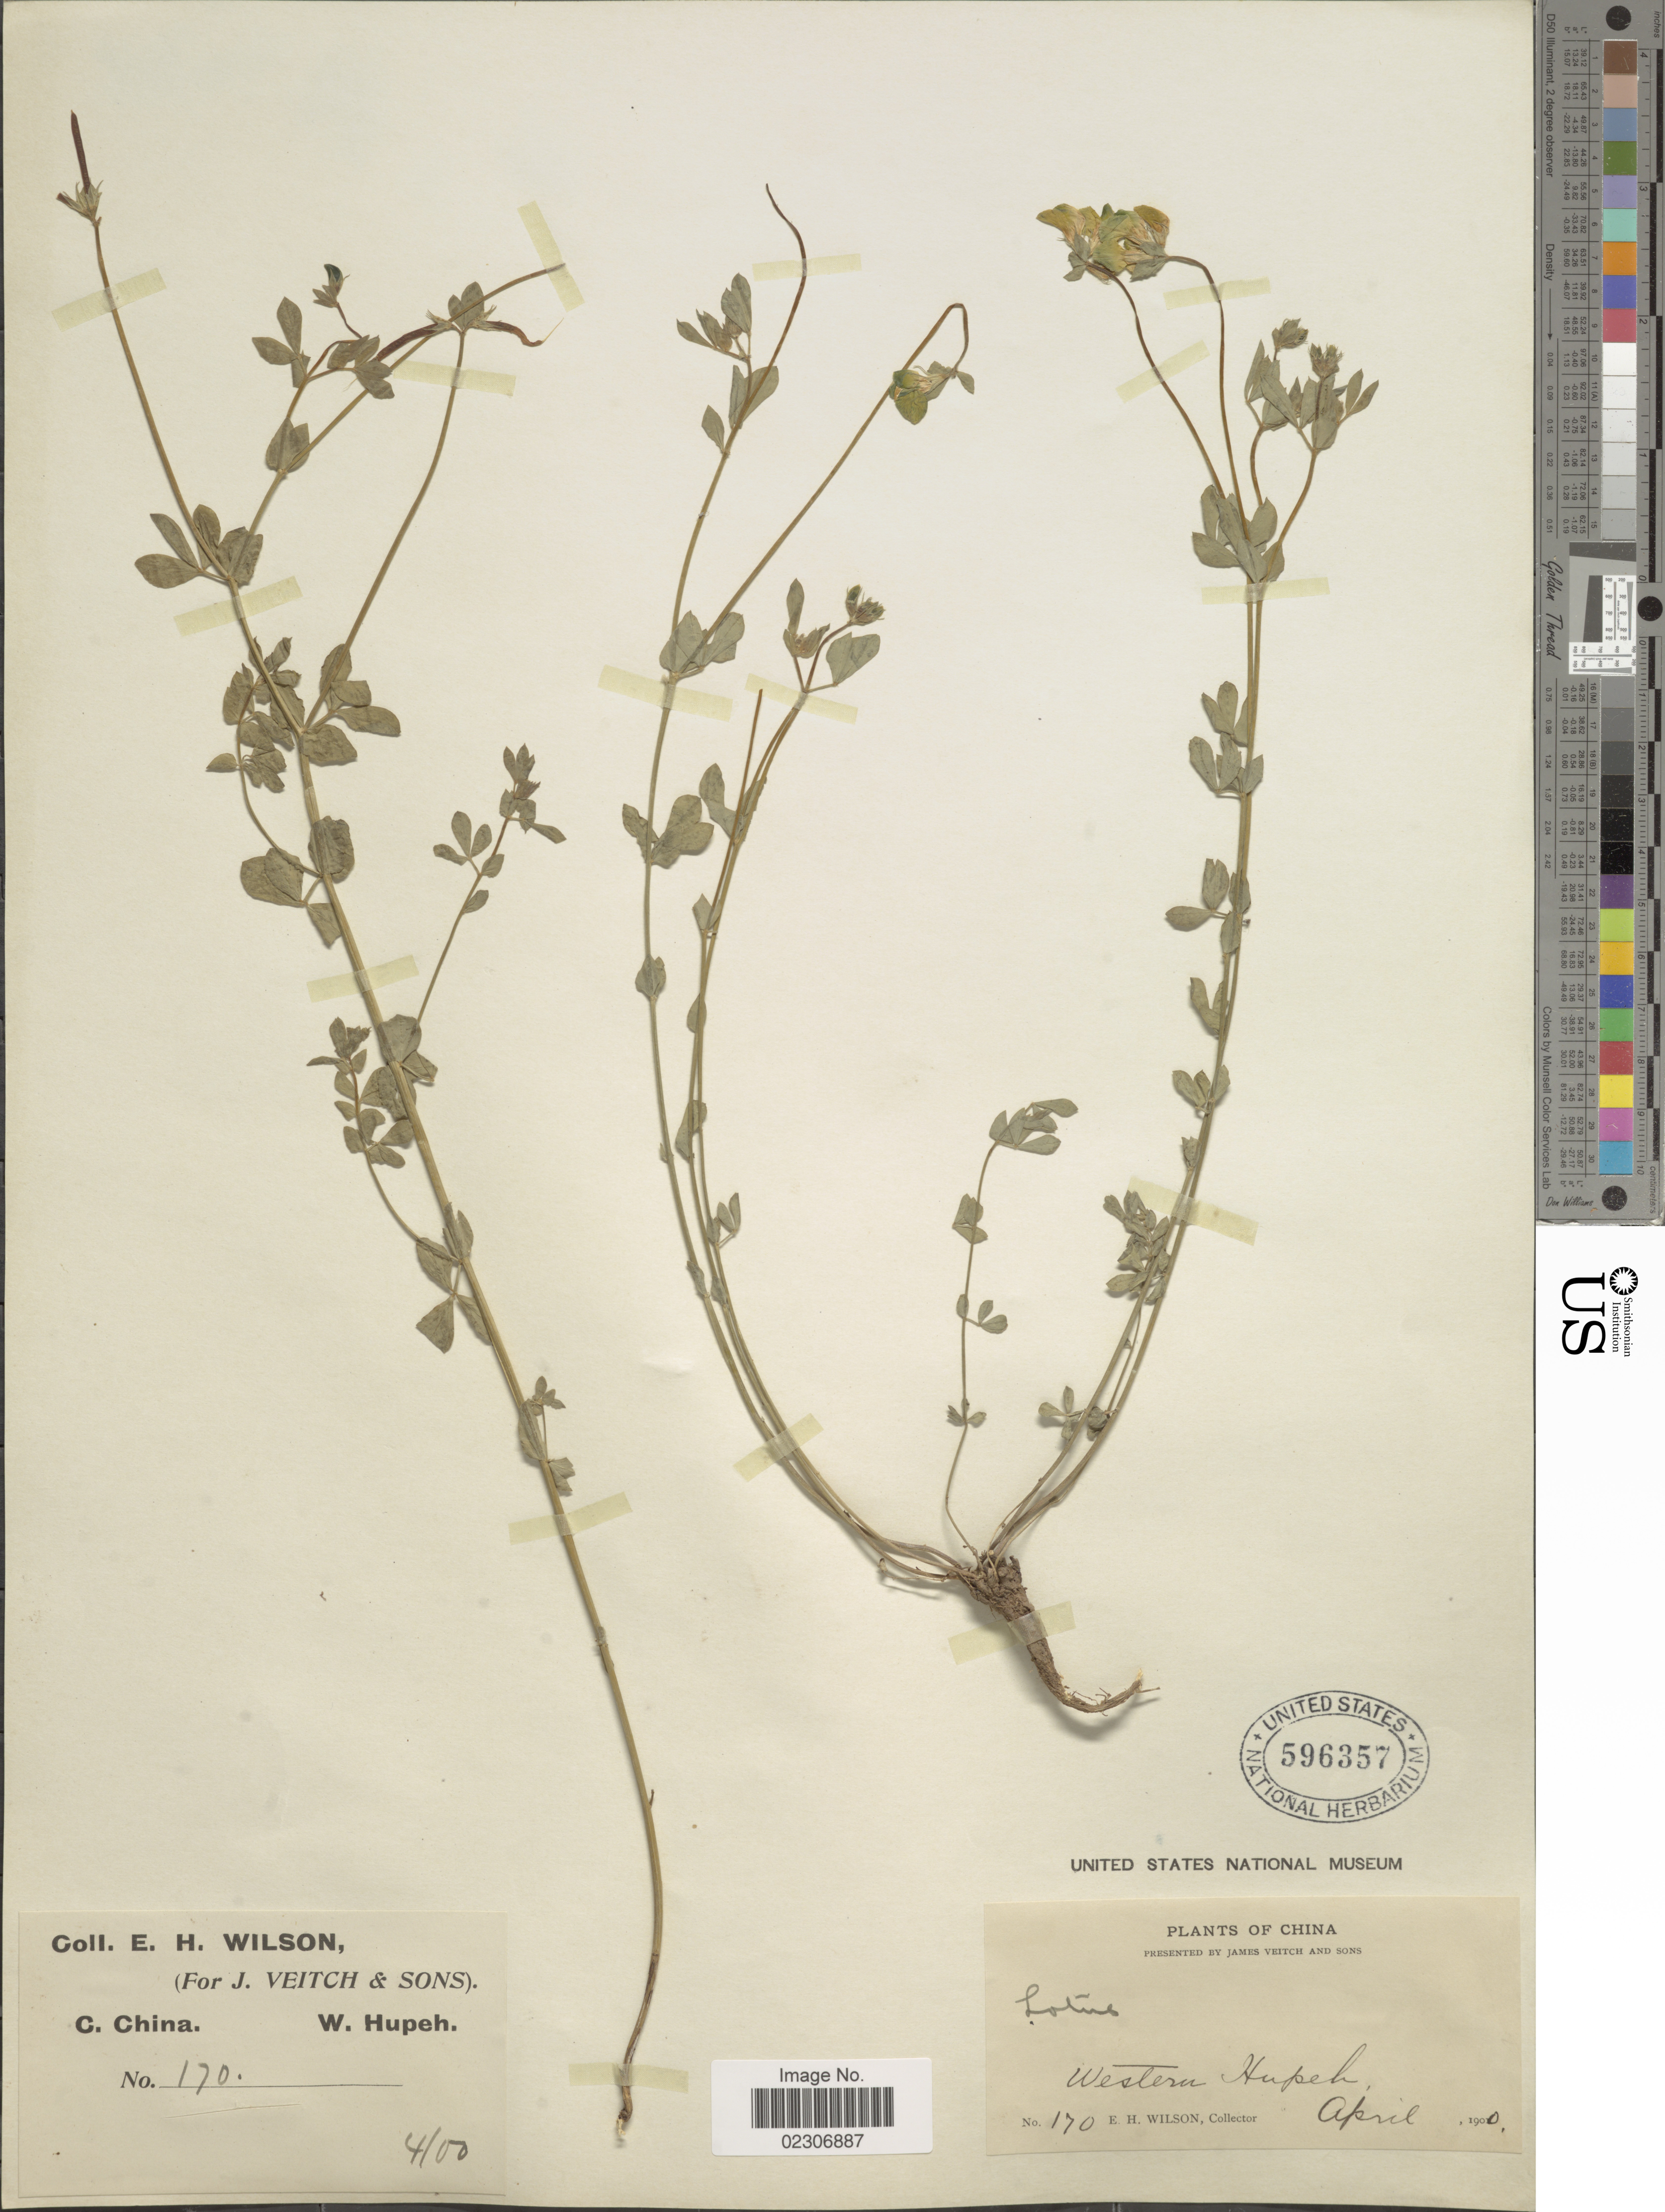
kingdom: Plantae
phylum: Tracheophyta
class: Magnoliopsida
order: Fabales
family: Fabaceae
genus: Lotus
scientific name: Lotus corniculatus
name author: L.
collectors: E. Wilson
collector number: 170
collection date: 1900-04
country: China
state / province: Hubei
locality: W. Hupeh. C. China. Western Hupeh.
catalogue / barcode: US 596357